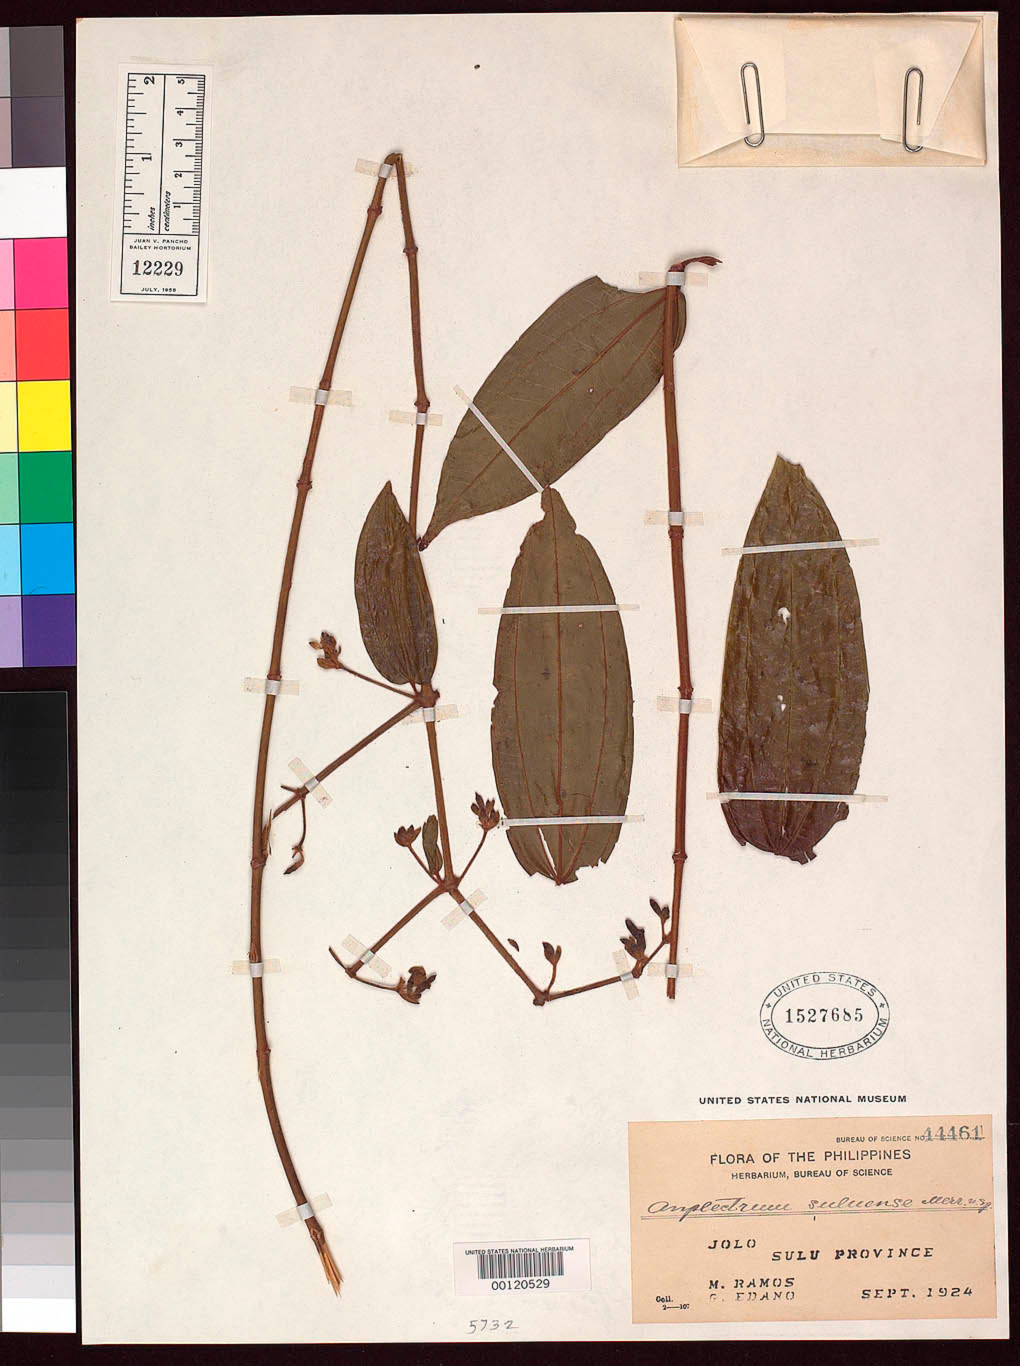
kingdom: Plantae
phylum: Tracheophyta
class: Magnoliopsida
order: Myrtales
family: Melastomataceae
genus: Anplectrum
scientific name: Anplectrum suluense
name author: Merr.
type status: Isotype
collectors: M. Ramos & G. E. Edaño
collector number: Bur. Sci. 44461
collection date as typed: Sep 1924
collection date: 1924-09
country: Philippines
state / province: Muslim Mindanao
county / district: Sulu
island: Jolo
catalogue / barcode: US 1527685